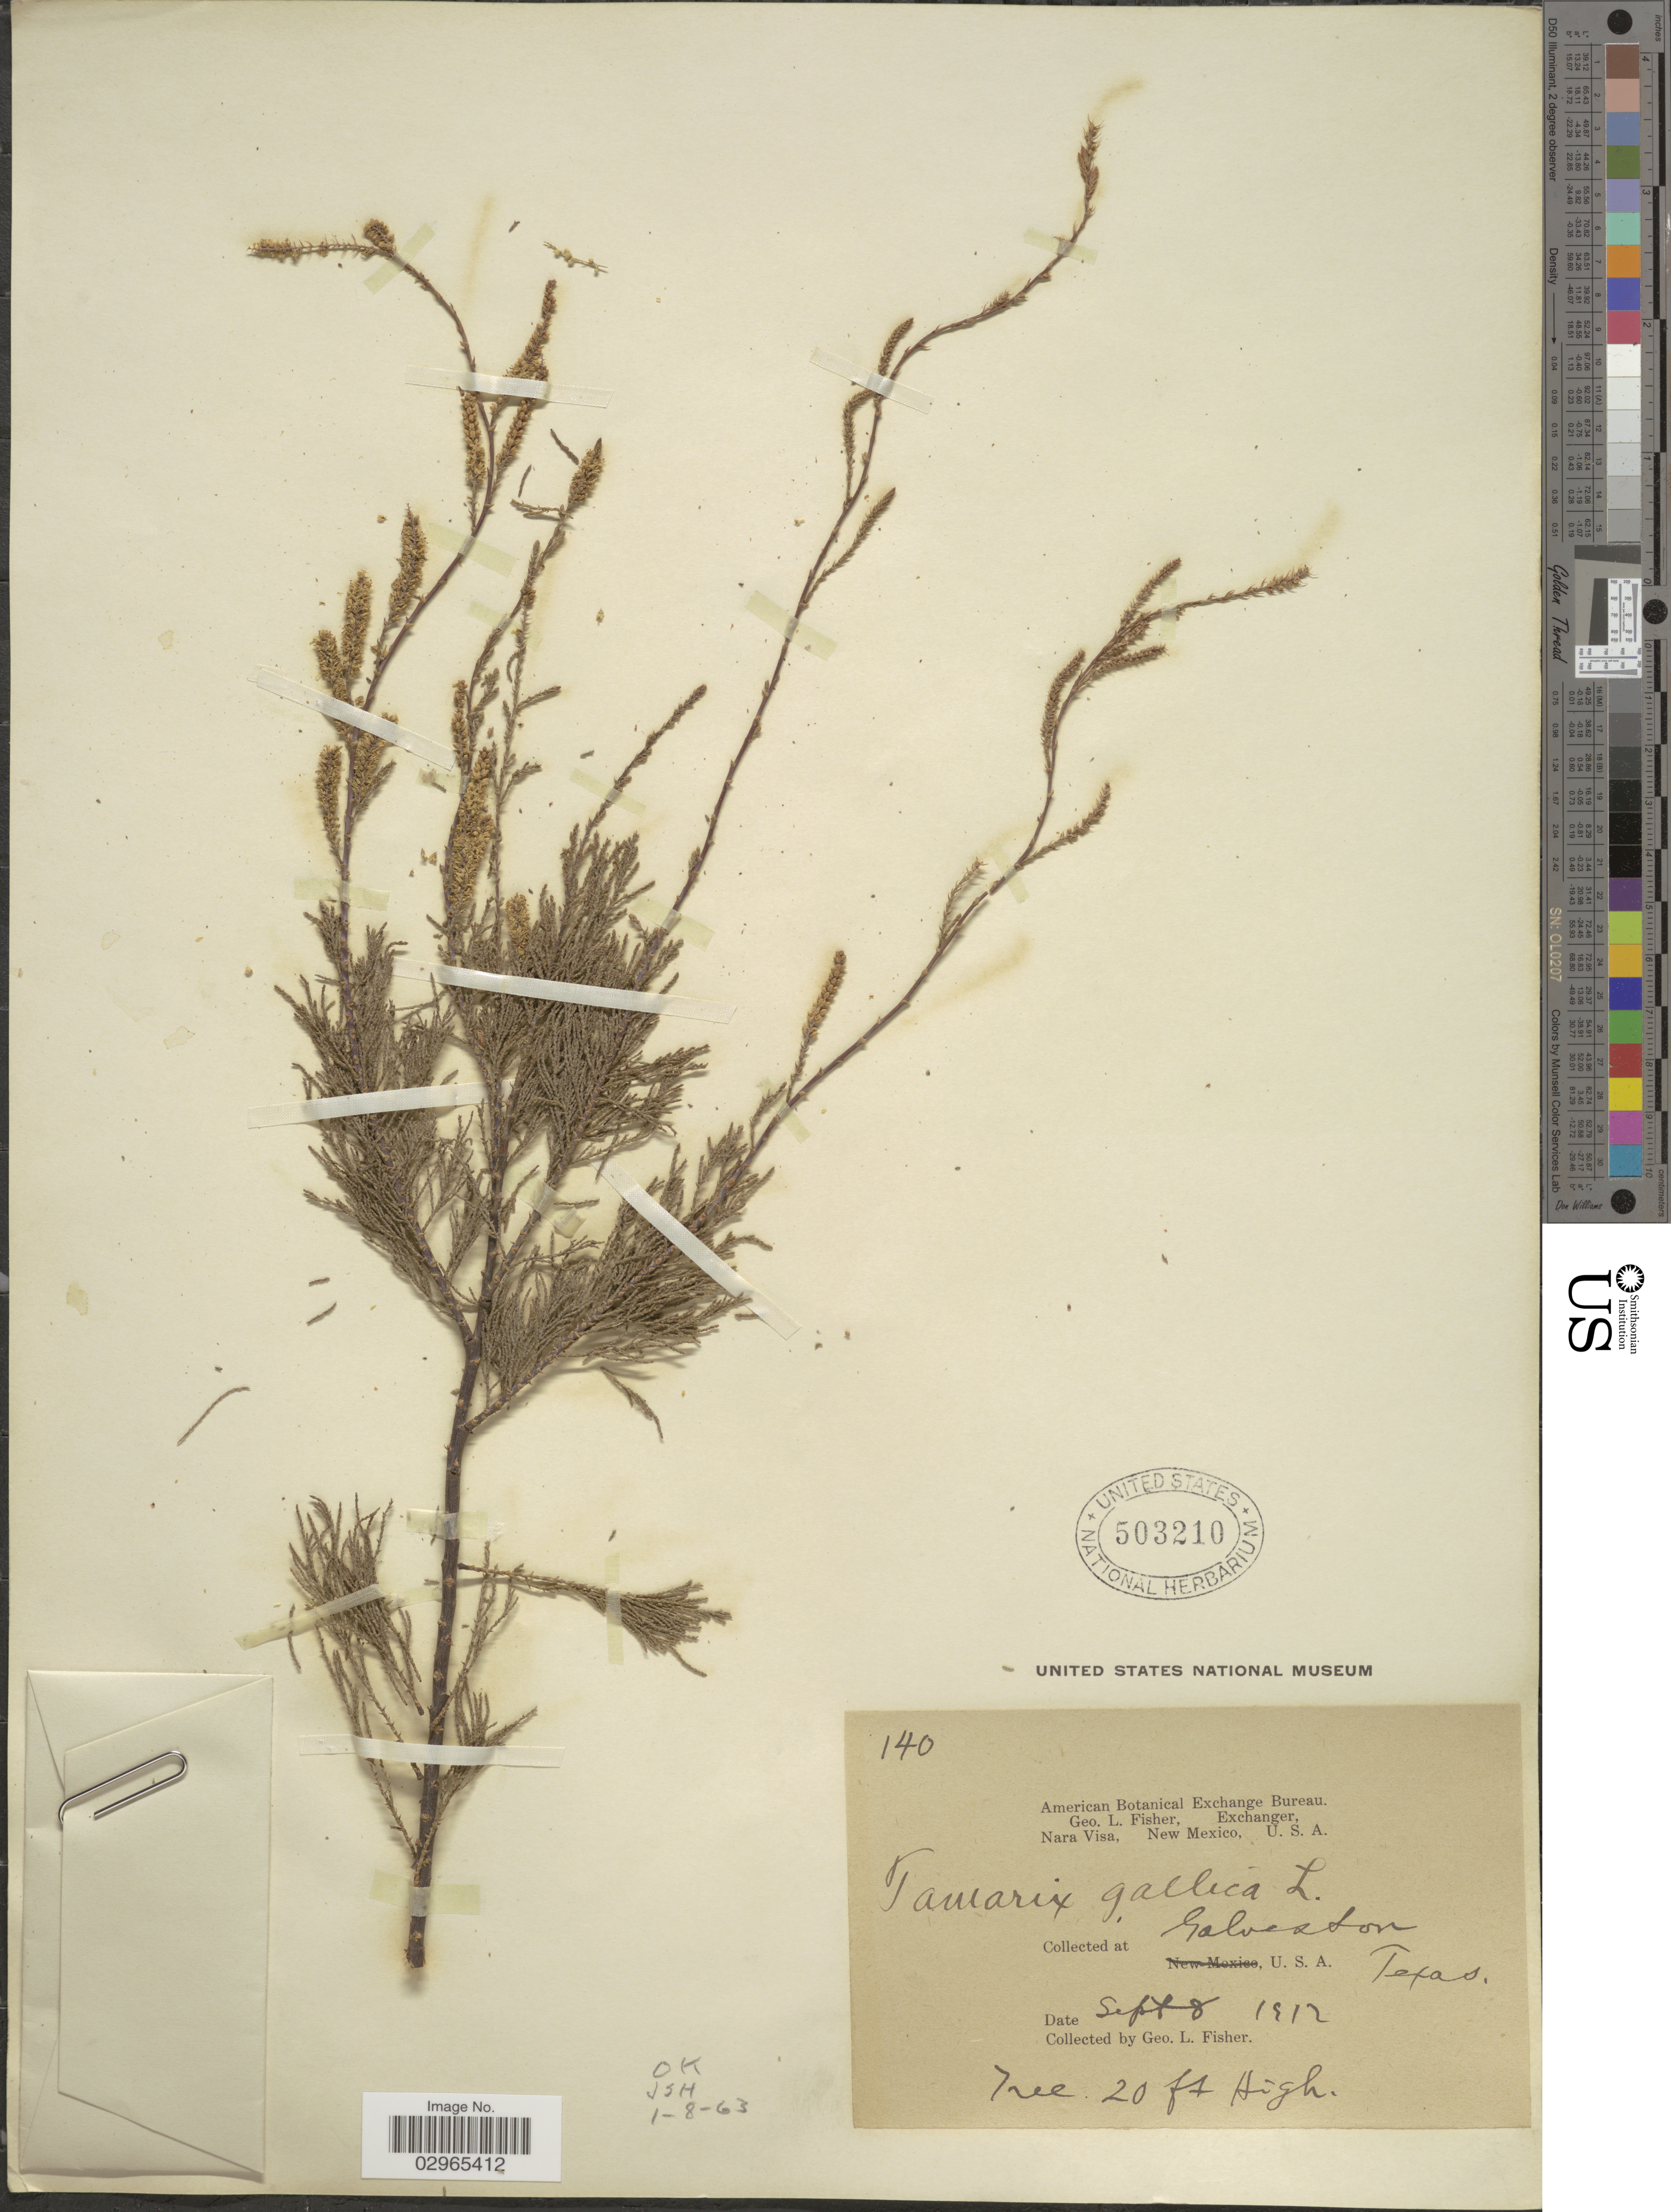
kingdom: Plantae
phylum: Tracheophyta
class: Magnoliopsida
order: Caryophyllales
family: Tamaricaceae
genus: Tamarix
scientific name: Tamarix gallica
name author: L.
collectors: G. L. Fisher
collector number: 140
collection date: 1912-09-08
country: United States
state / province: Texas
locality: Galveston, U.S.A.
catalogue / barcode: US 503210